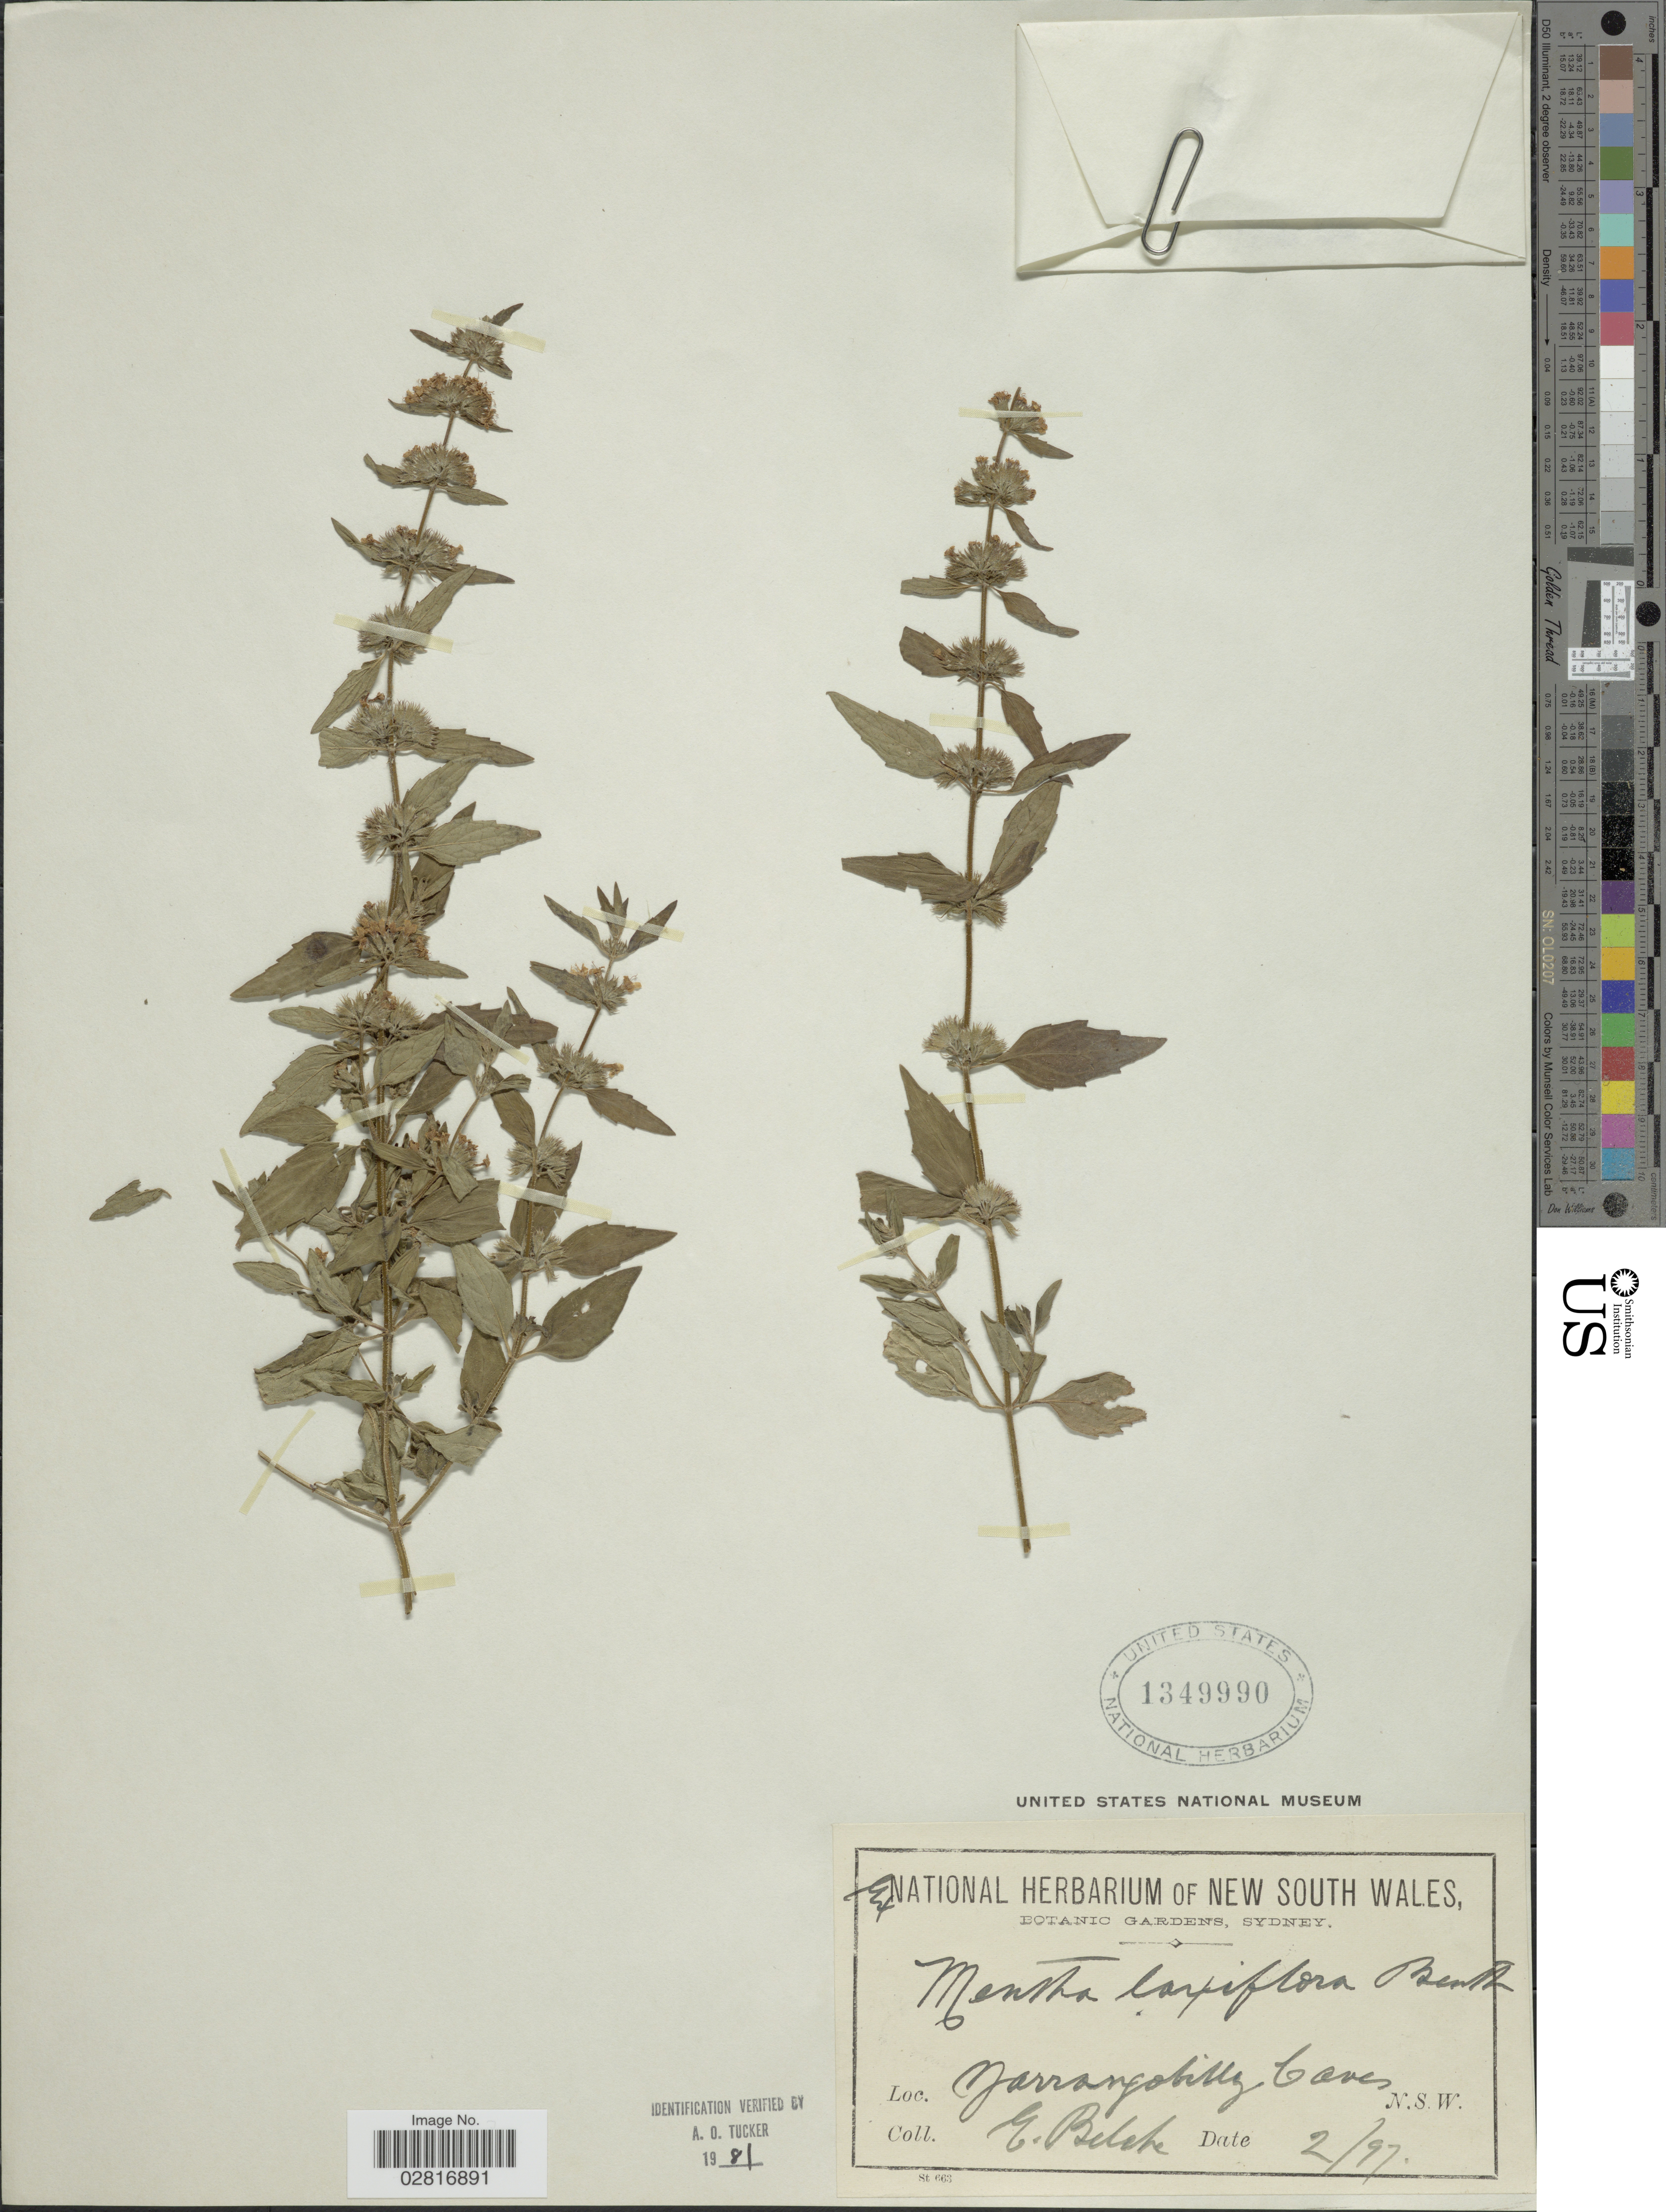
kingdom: Plantae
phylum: Tracheophyta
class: Magnoliopsida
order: Lamiales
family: Lamiaceae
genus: Mentha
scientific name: Mentha laxiflora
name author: Benth.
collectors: E. Belcher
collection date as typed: Transcribed d/m/y: /2/97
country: Australia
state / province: New South Wales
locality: Narrangohillz Caves, N.S.W.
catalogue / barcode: US 1349990